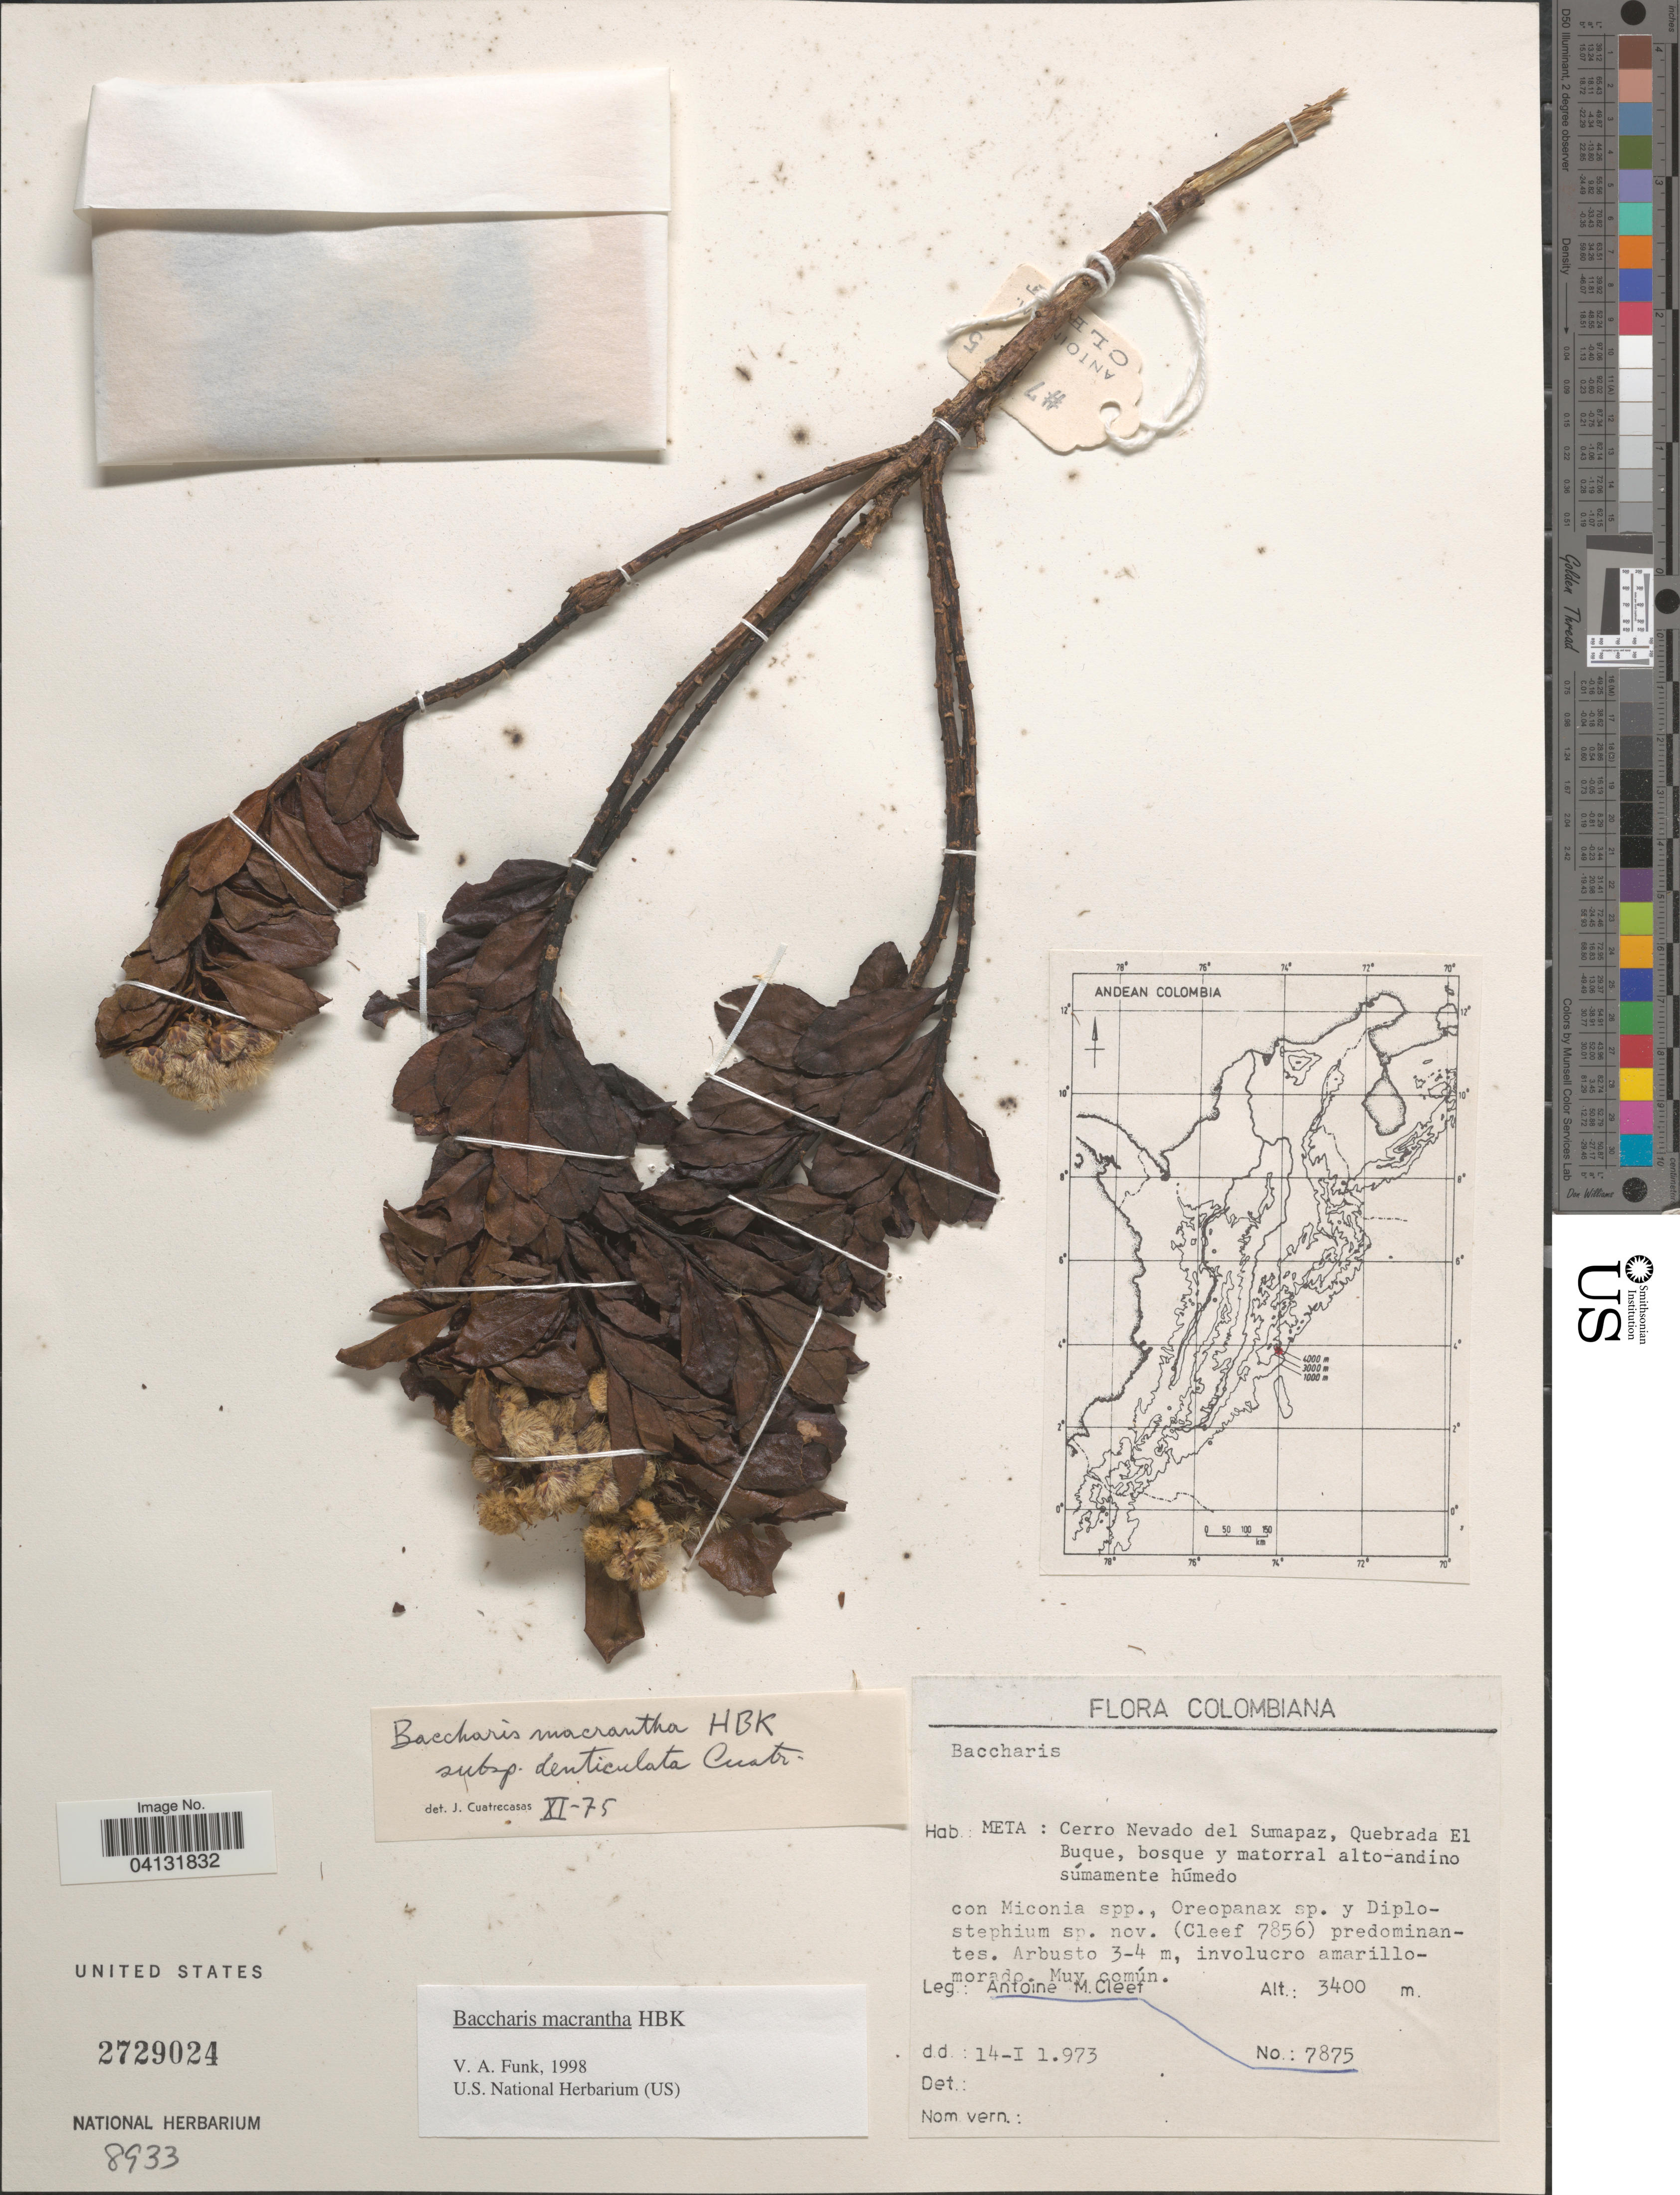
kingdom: Plantae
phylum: Tracheophyta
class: Magnoliopsida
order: Asterales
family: Asteraceae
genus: Baccharis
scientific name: Baccharis macrantha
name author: Kunth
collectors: A. M. Cleef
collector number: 7875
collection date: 1973-01-14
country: Colombia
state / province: Meta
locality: Colombiana. Cerro Nevado del Sumapaz, Quebrada El Buque, bosque y matorral alto-andino súmamente húmedo.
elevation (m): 3400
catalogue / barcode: US 2729024